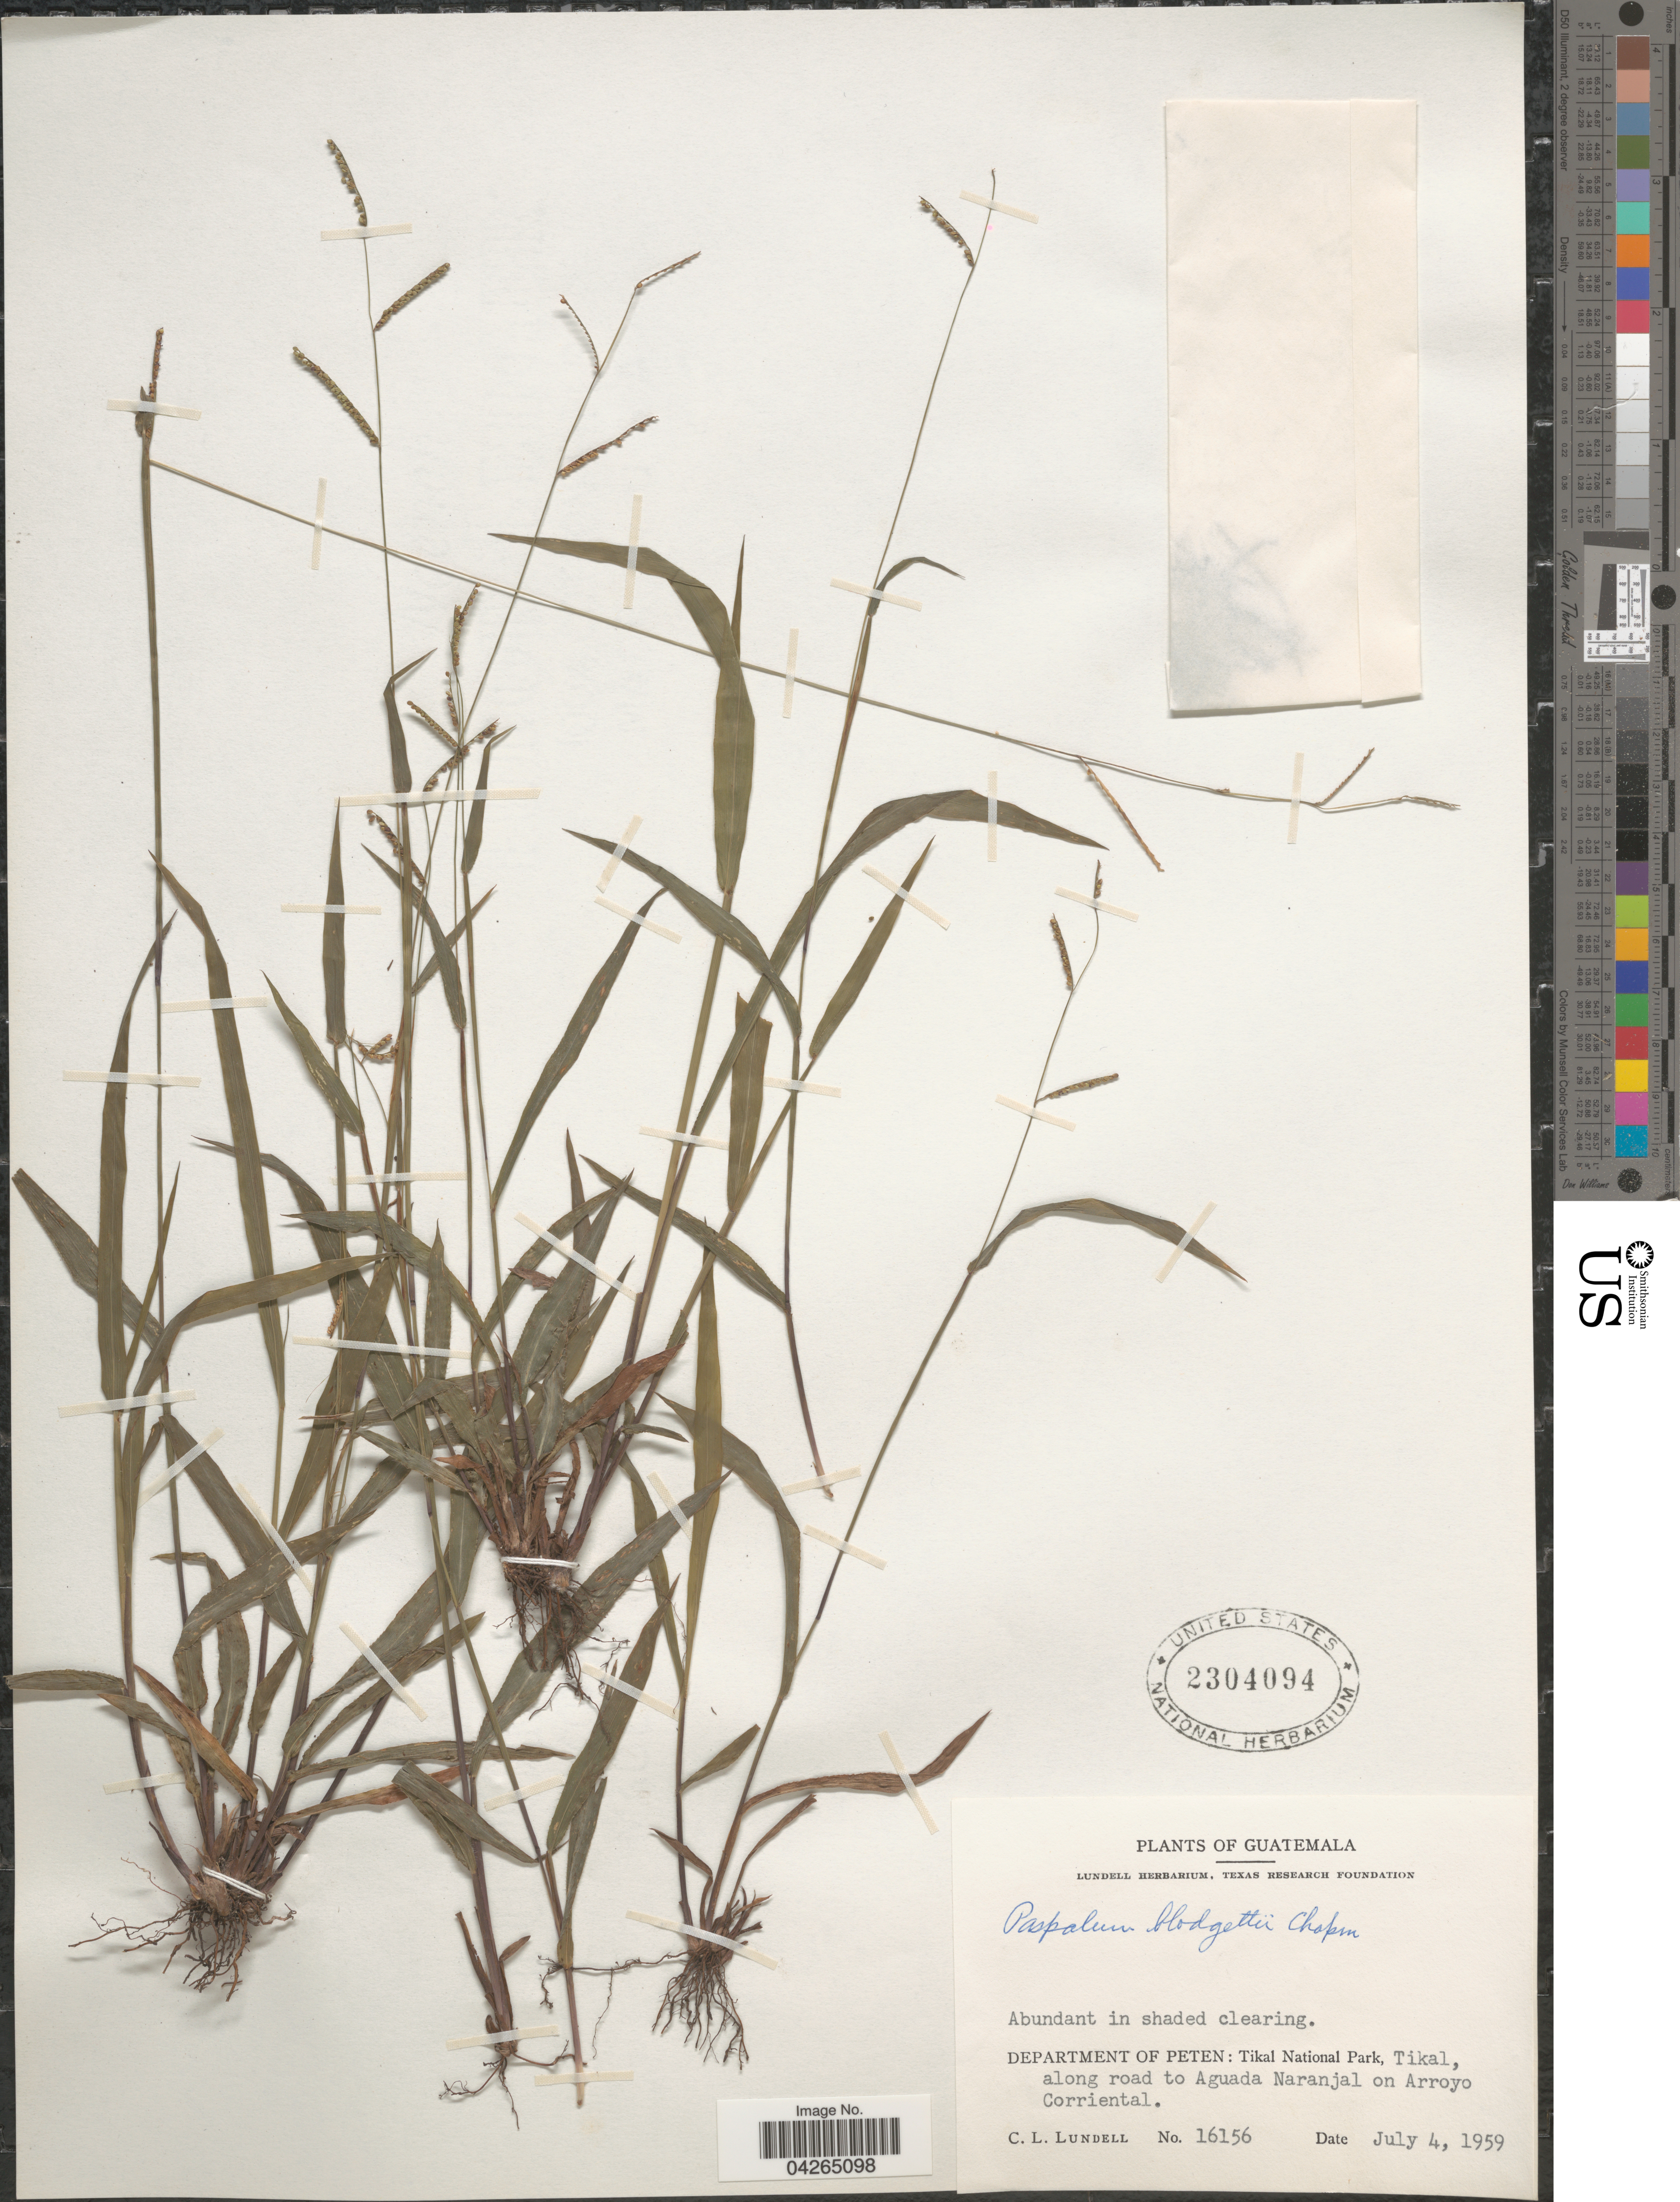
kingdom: Plantae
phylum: Tracheophyta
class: Liliopsida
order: Poales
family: Poaceae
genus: Paspalum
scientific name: Paspalum blodgettii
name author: Chapm.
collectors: C. L. Lundell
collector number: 16156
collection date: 1959-07-04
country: Guatemala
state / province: El Peten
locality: Department of Peten: Tikal National Park, Tikal, along road to Aguada Naranjal on Arroyo Corriental.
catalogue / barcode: US 2304094